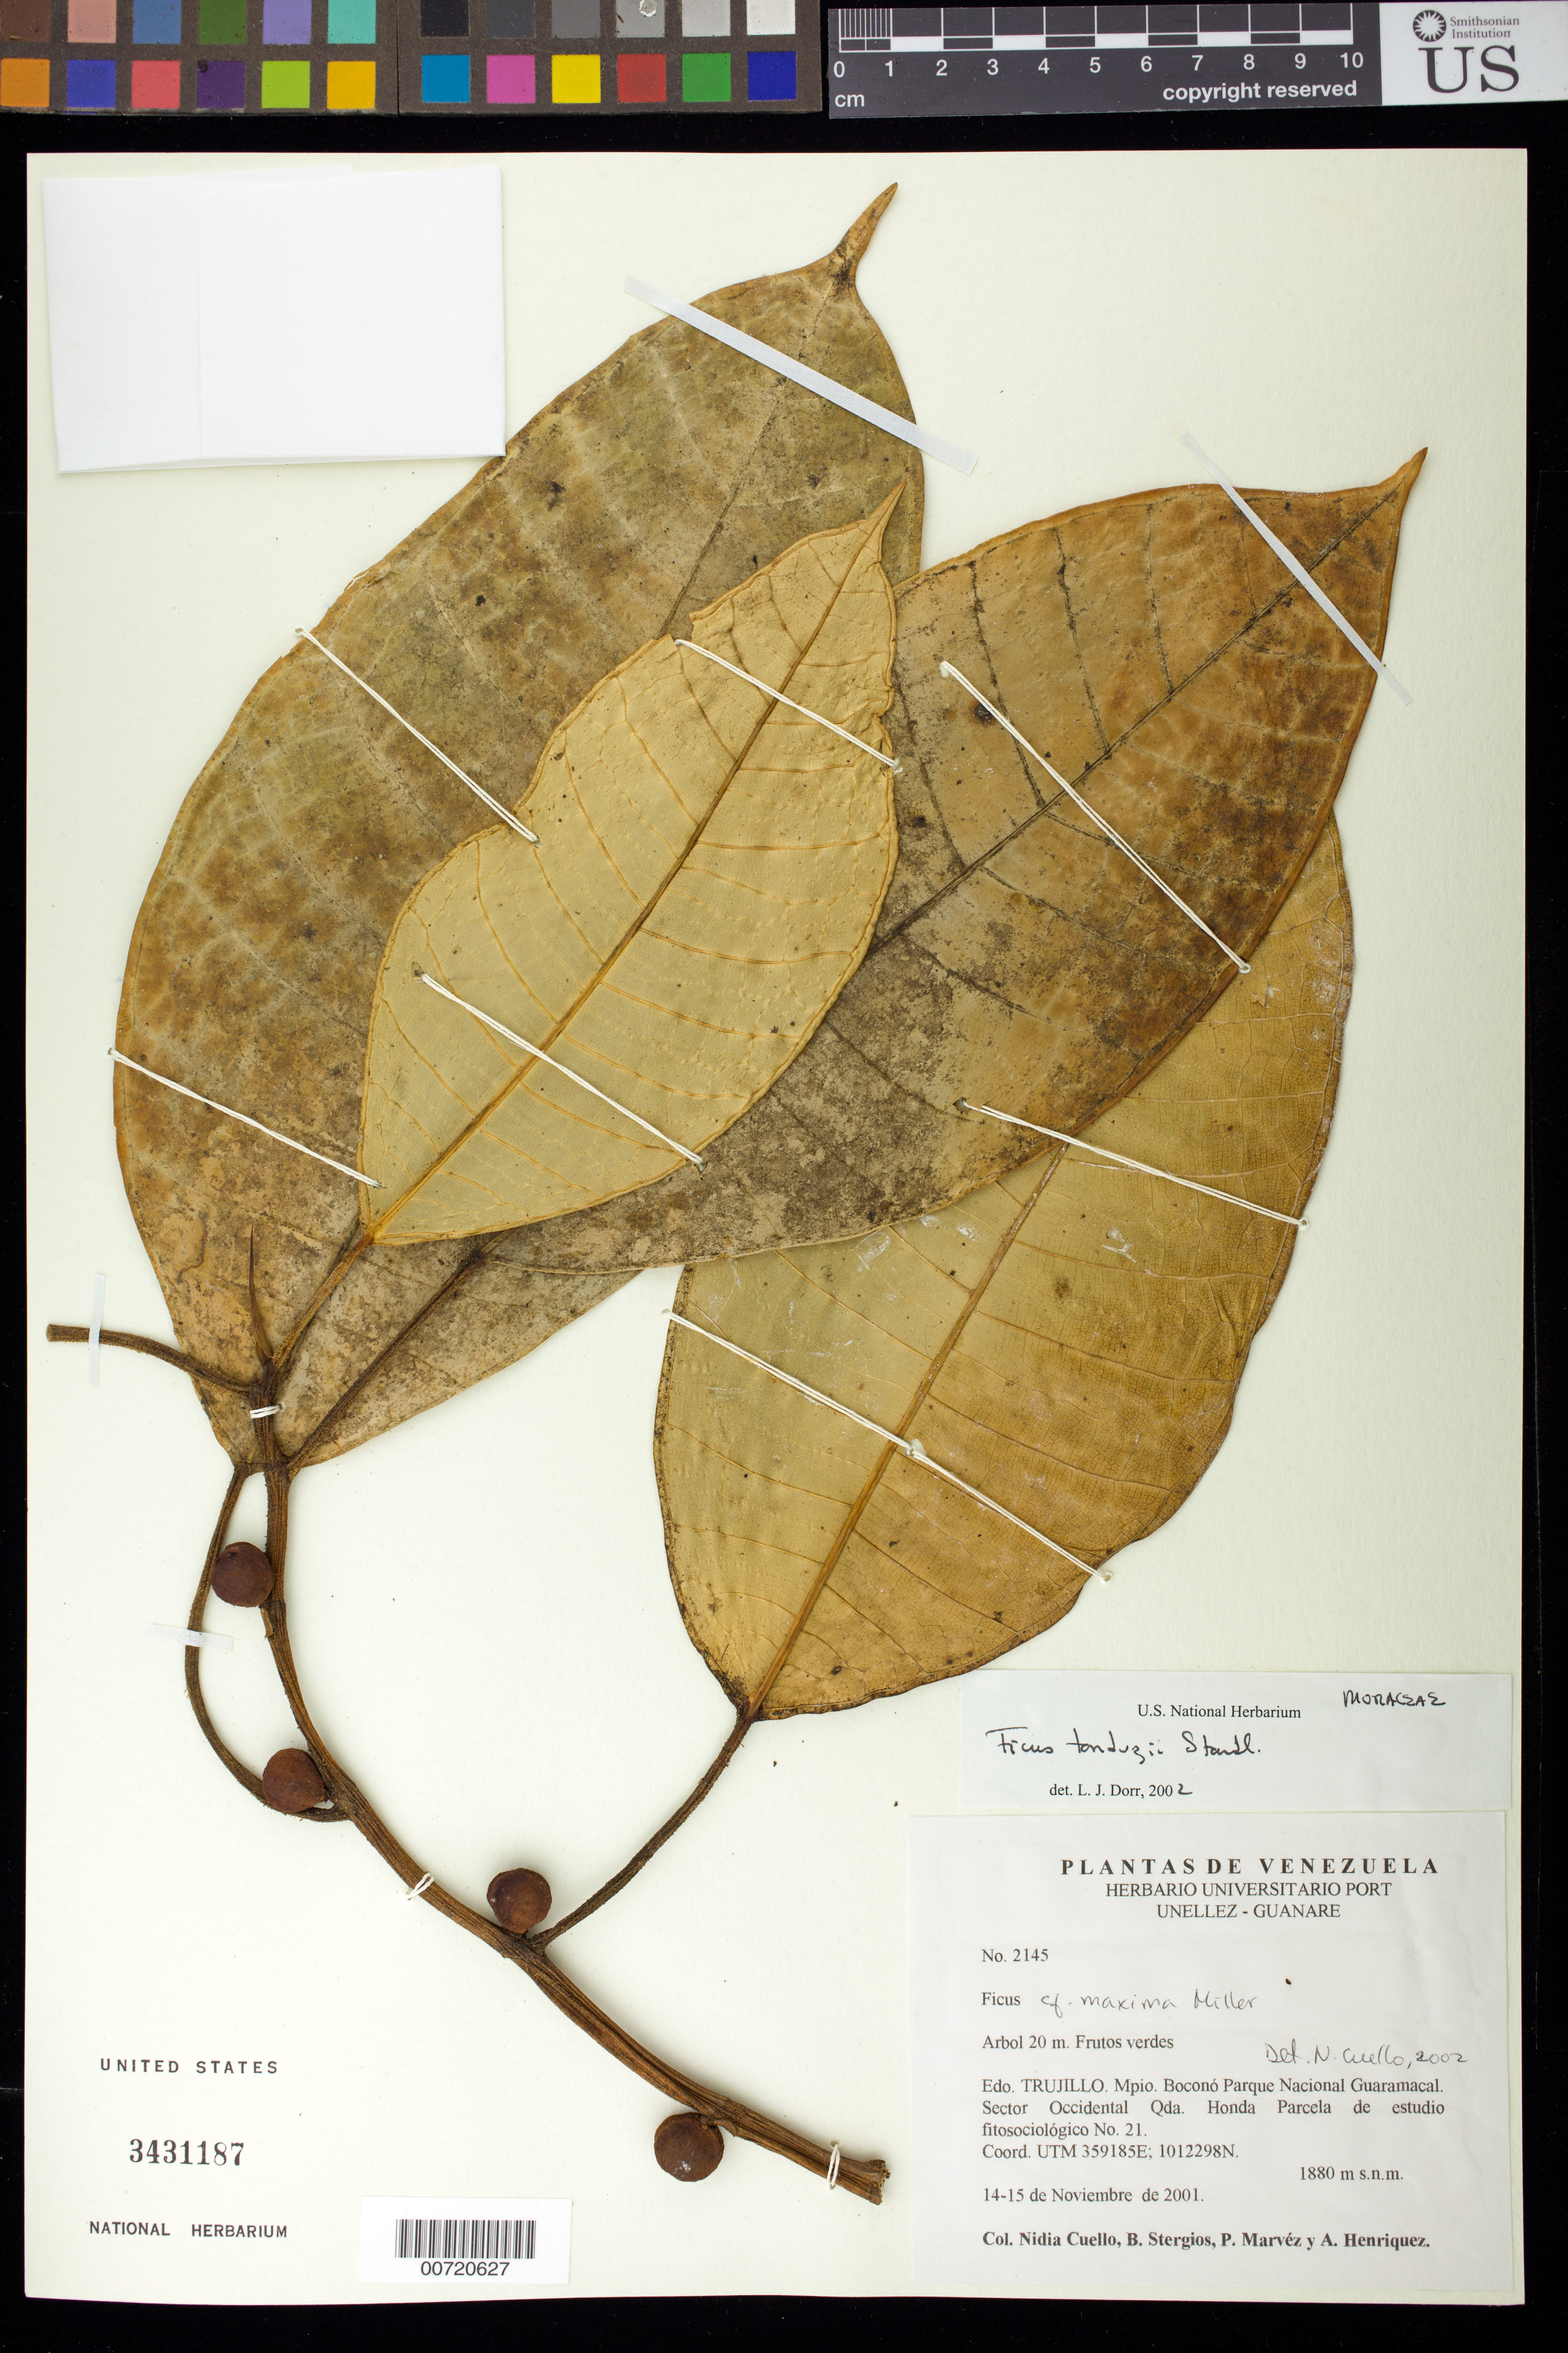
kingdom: Plantae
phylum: Tracheophyta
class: Magnoliopsida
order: Rosales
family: Moraceae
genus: Ficus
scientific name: Ficus tonduzii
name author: Standl.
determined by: Dorr, L. J., (BOT), Smithsonian Institution - National Museum of Natural History (UNITED STATES)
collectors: N. L. Cuello, B. G. Stergios, P. Marvéz & A. Henriquez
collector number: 2145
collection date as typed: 14 Nov 2001 to 15 Nov 2001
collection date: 2001-11-14/2001-11-15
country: Venezuela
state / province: Trujillo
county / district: Boconó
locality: Parque Nacional Guaramacal. Sector occidental Qda. Honda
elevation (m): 1880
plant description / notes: PORT, US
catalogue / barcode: US 3431187